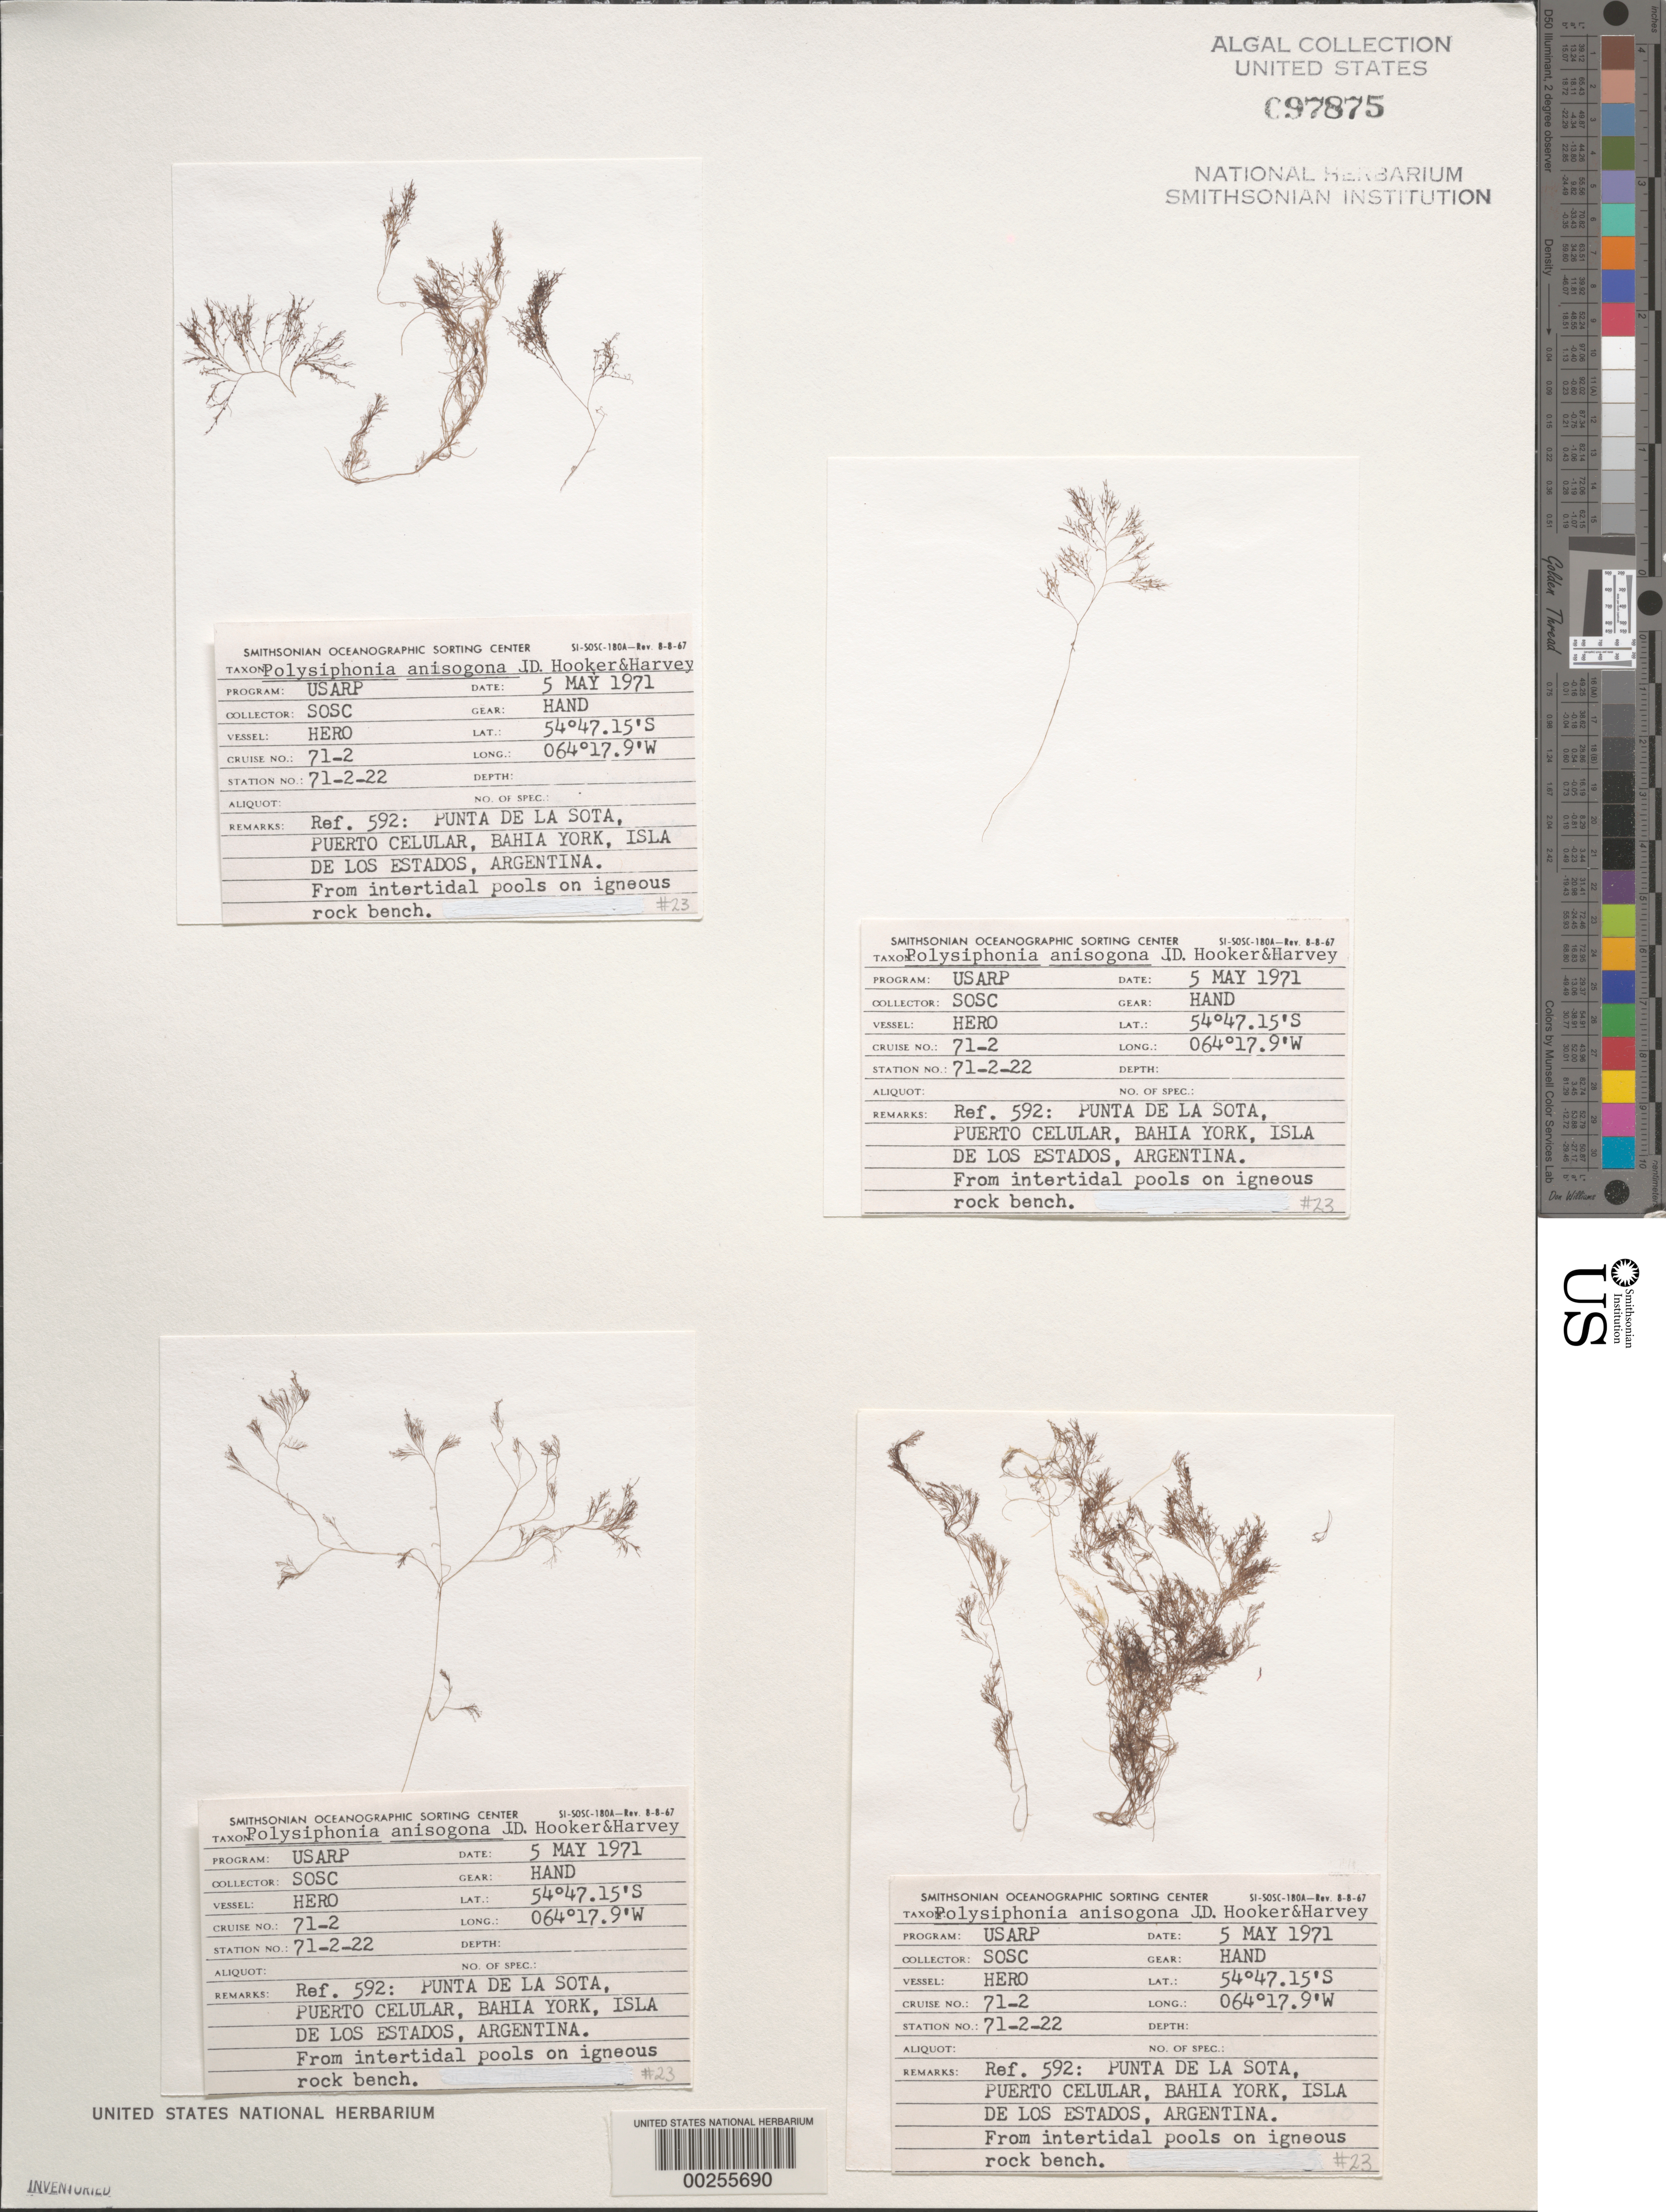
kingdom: Plantae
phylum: Rhodophyta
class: Florideophyceae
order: Ceramiales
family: Rhodomelaceae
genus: Polysiphonia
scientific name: Polysiphonia anisogona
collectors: SOSC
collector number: Station 71-2-22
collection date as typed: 05 May 1971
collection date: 1971-05-05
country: Argentina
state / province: Tierra del Fuego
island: Isla de los Estados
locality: Bahia York, Puerto Celular, Punta de la Sota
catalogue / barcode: US 97875